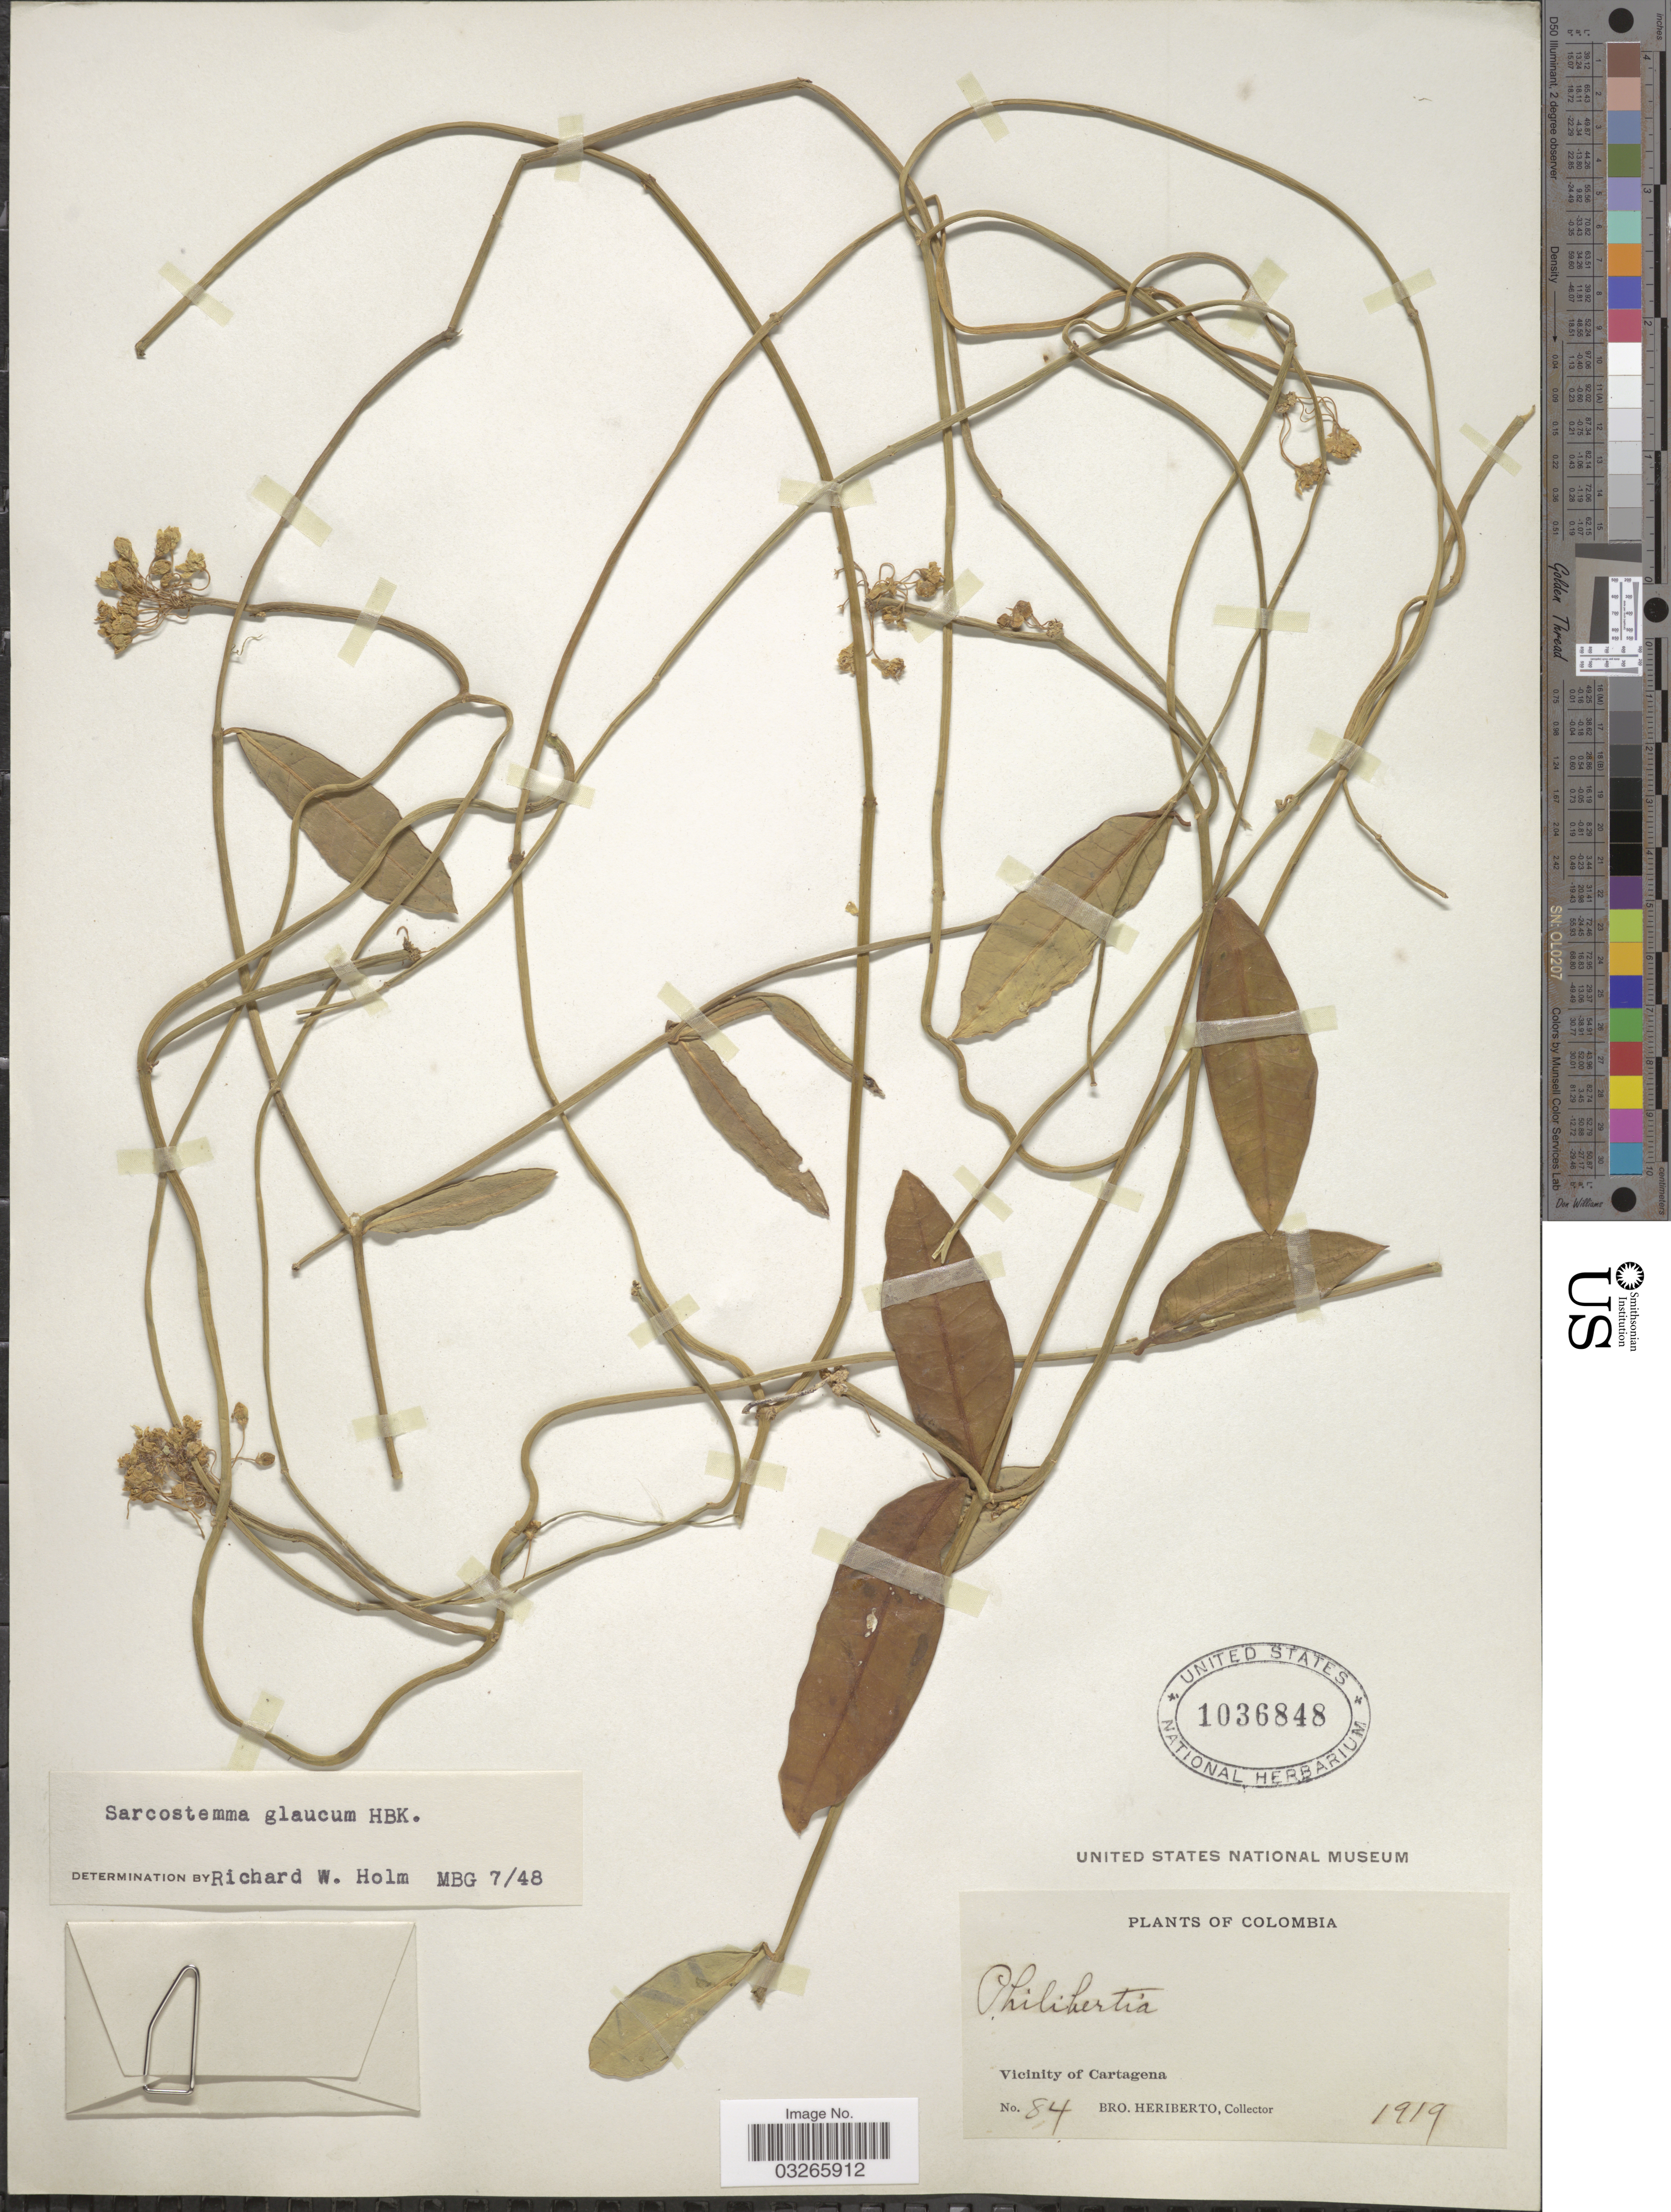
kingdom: Plantae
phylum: Tracheophyta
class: Magnoliopsida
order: Gentianales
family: Apocynaceae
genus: Sarcostemma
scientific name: Sarcostemma glaucum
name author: Kunth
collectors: B. Heriberto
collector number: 84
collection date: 1919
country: Colombia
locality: Vicinity of Cartagena.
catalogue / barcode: US 1036848